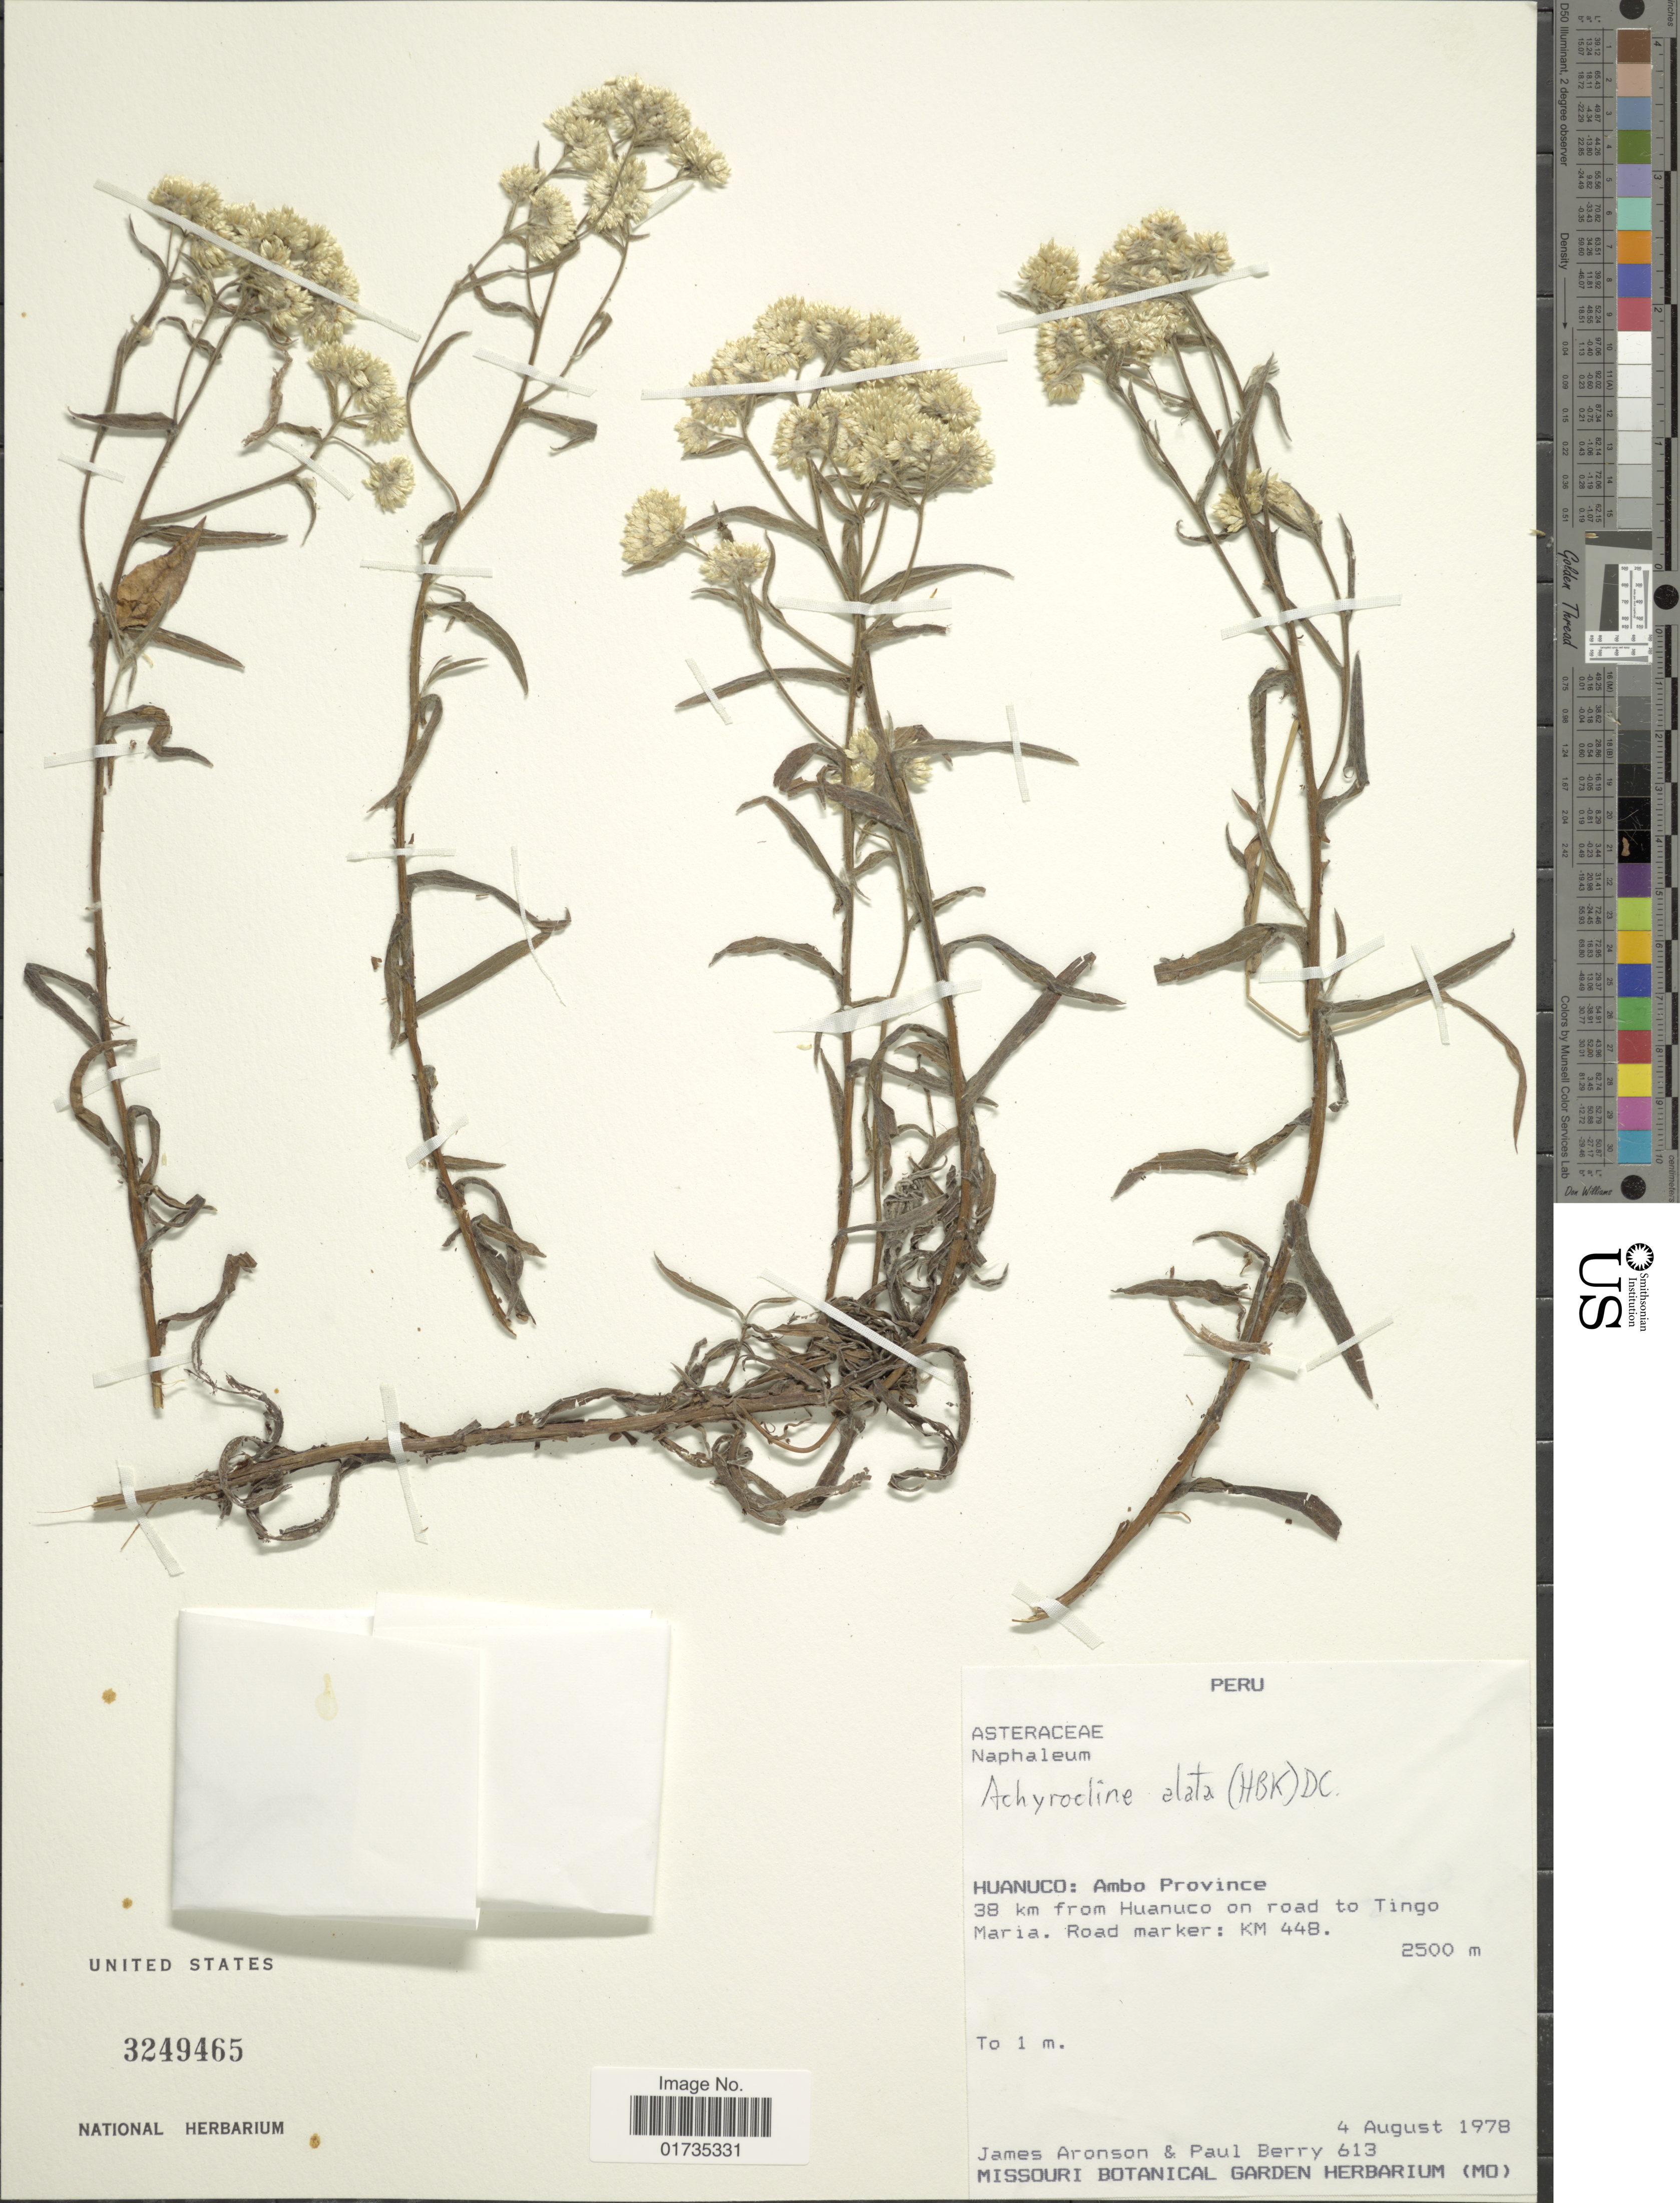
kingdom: Plantae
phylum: Tracheophyta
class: Magnoliopsida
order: Asterales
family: Asteraceae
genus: Achyrocline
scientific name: Achyrocline alata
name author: (Kunth) DC.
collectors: J. Aronson & P. Berry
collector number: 613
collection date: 1978-08-04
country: Peru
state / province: Huánuco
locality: Huanuco: Ambo Province. 38 km from Huanuco on road to Tingo Maria. Road Marker: KM 448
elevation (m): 2500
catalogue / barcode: US 3249465